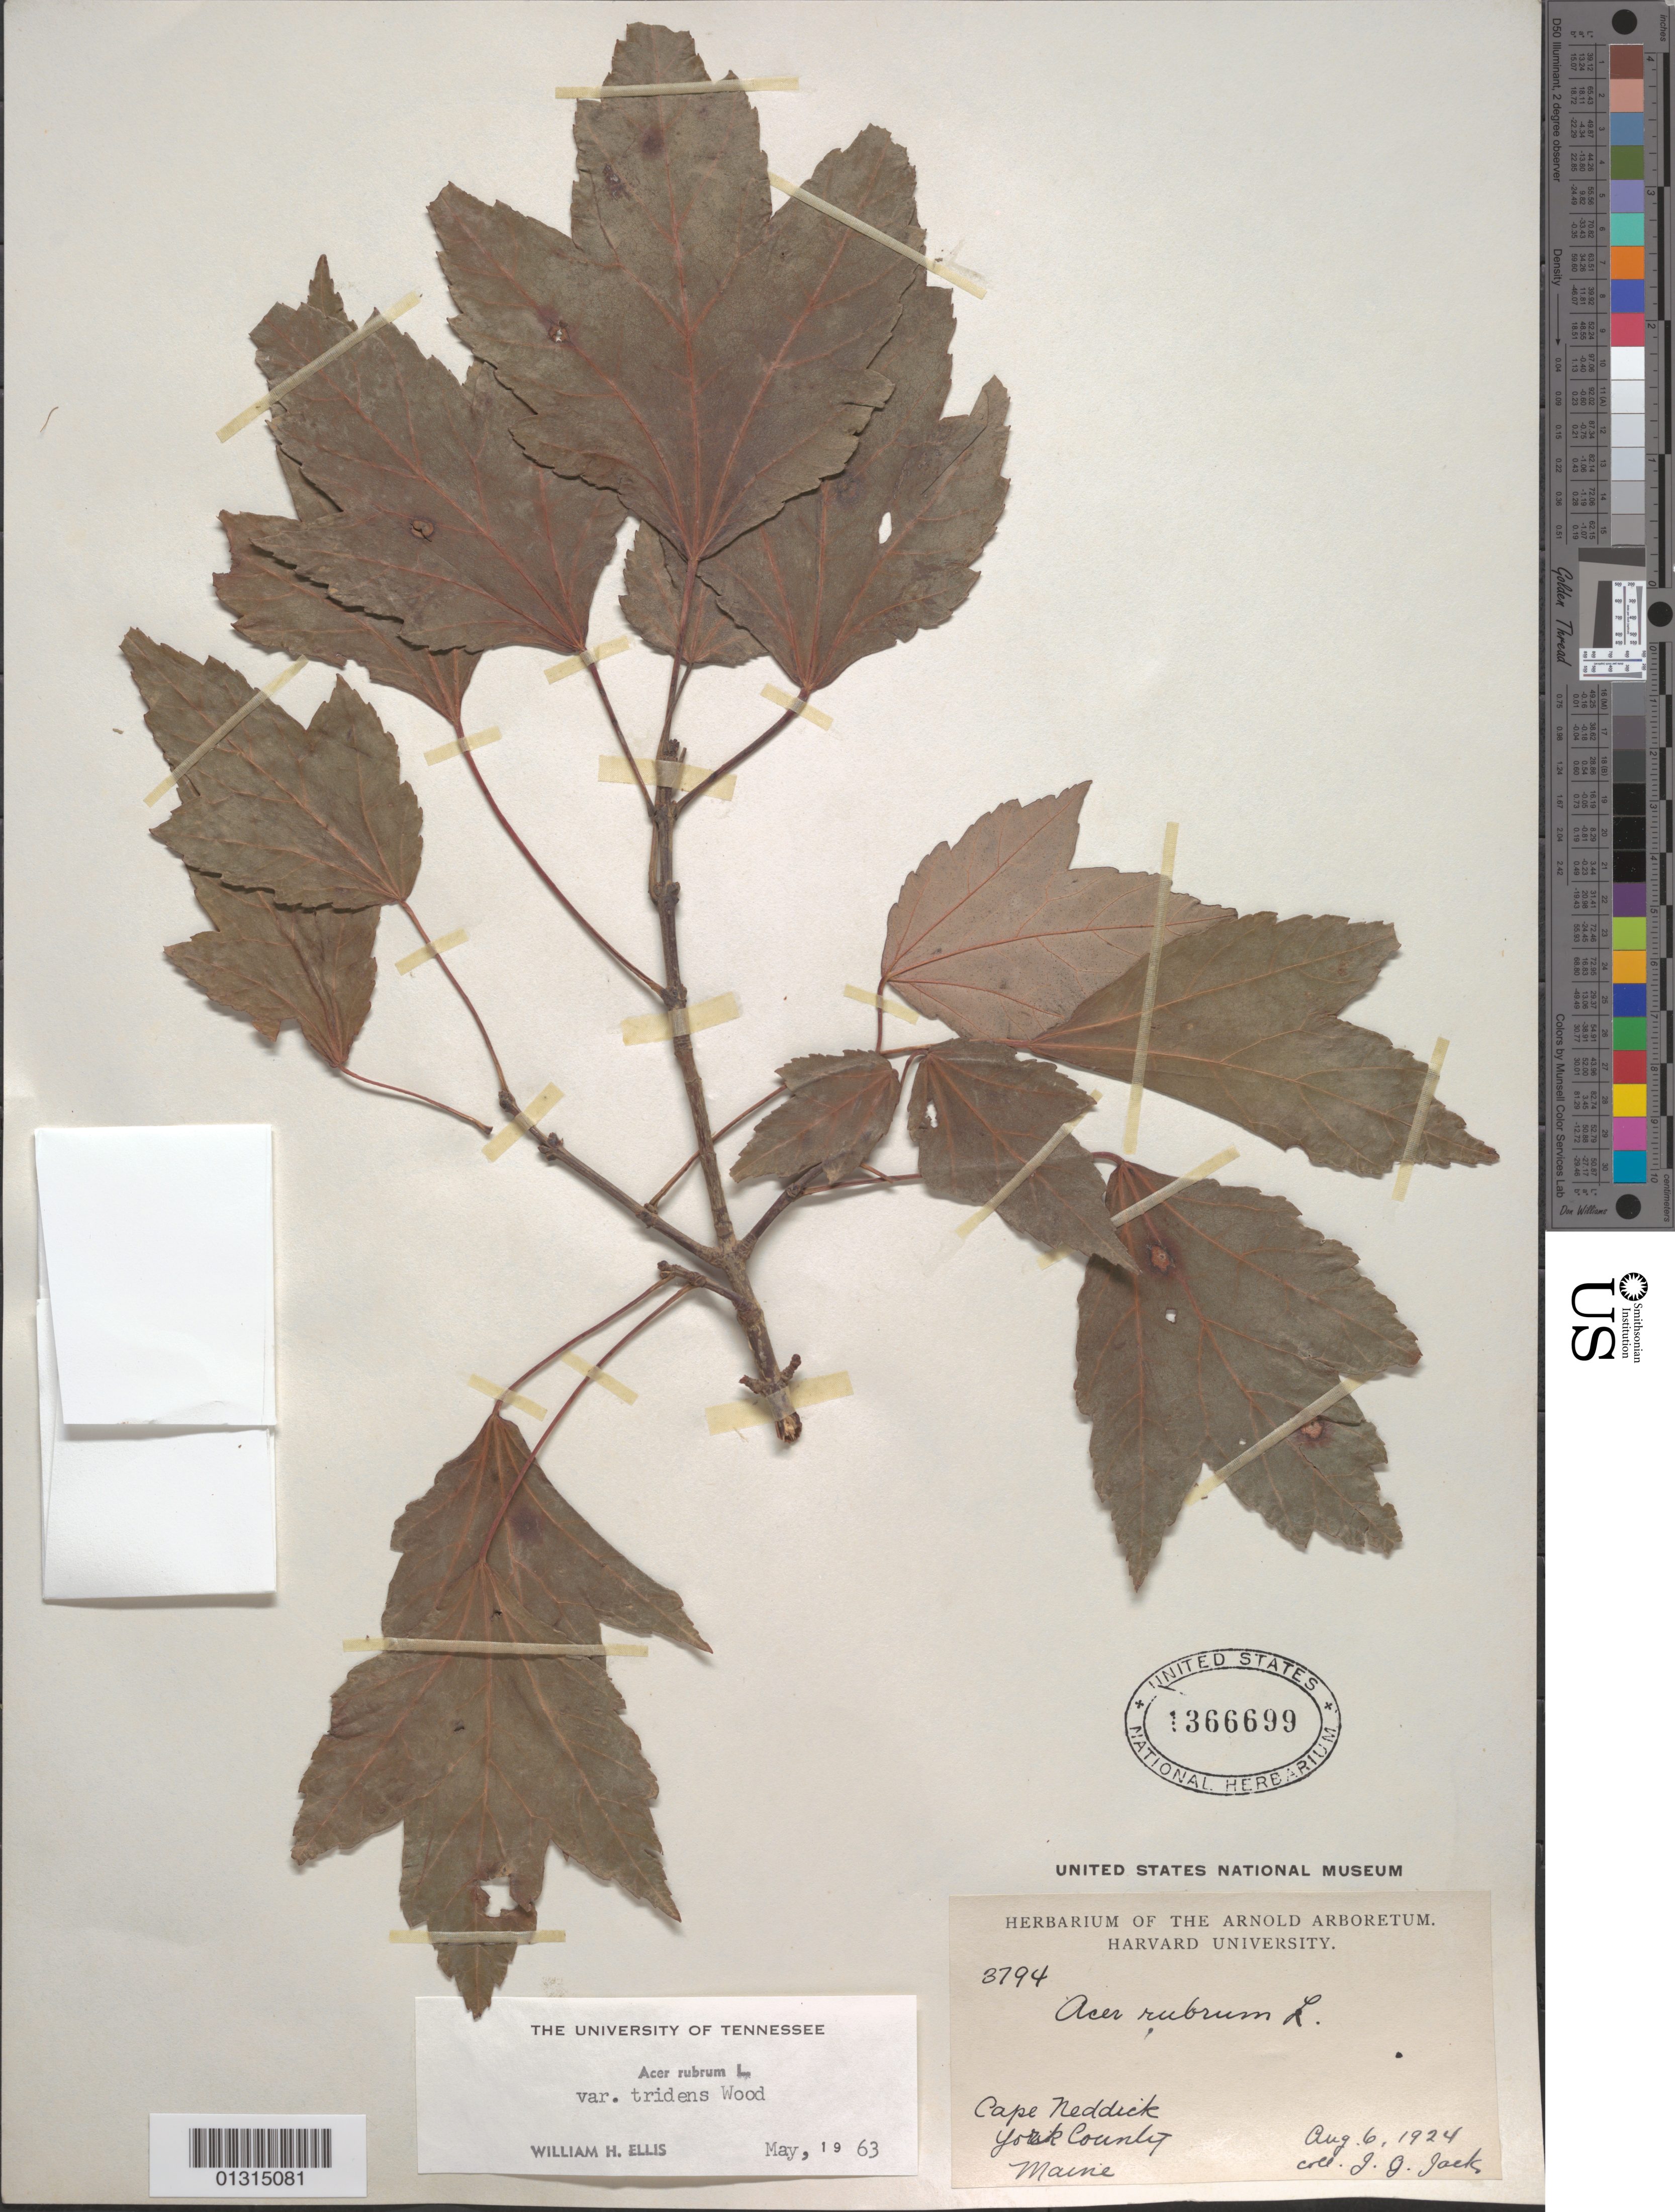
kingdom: Plantae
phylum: Tracheophyta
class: Magnoliopsida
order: Sapindales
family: Sapindaceae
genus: Acer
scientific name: Acer rubrum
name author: L.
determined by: Ellis, W. H.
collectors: J. G. Jack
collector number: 3794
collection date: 1924-08-06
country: United States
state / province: Maine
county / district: York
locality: York County, Cape Neddick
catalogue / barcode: US 1366699